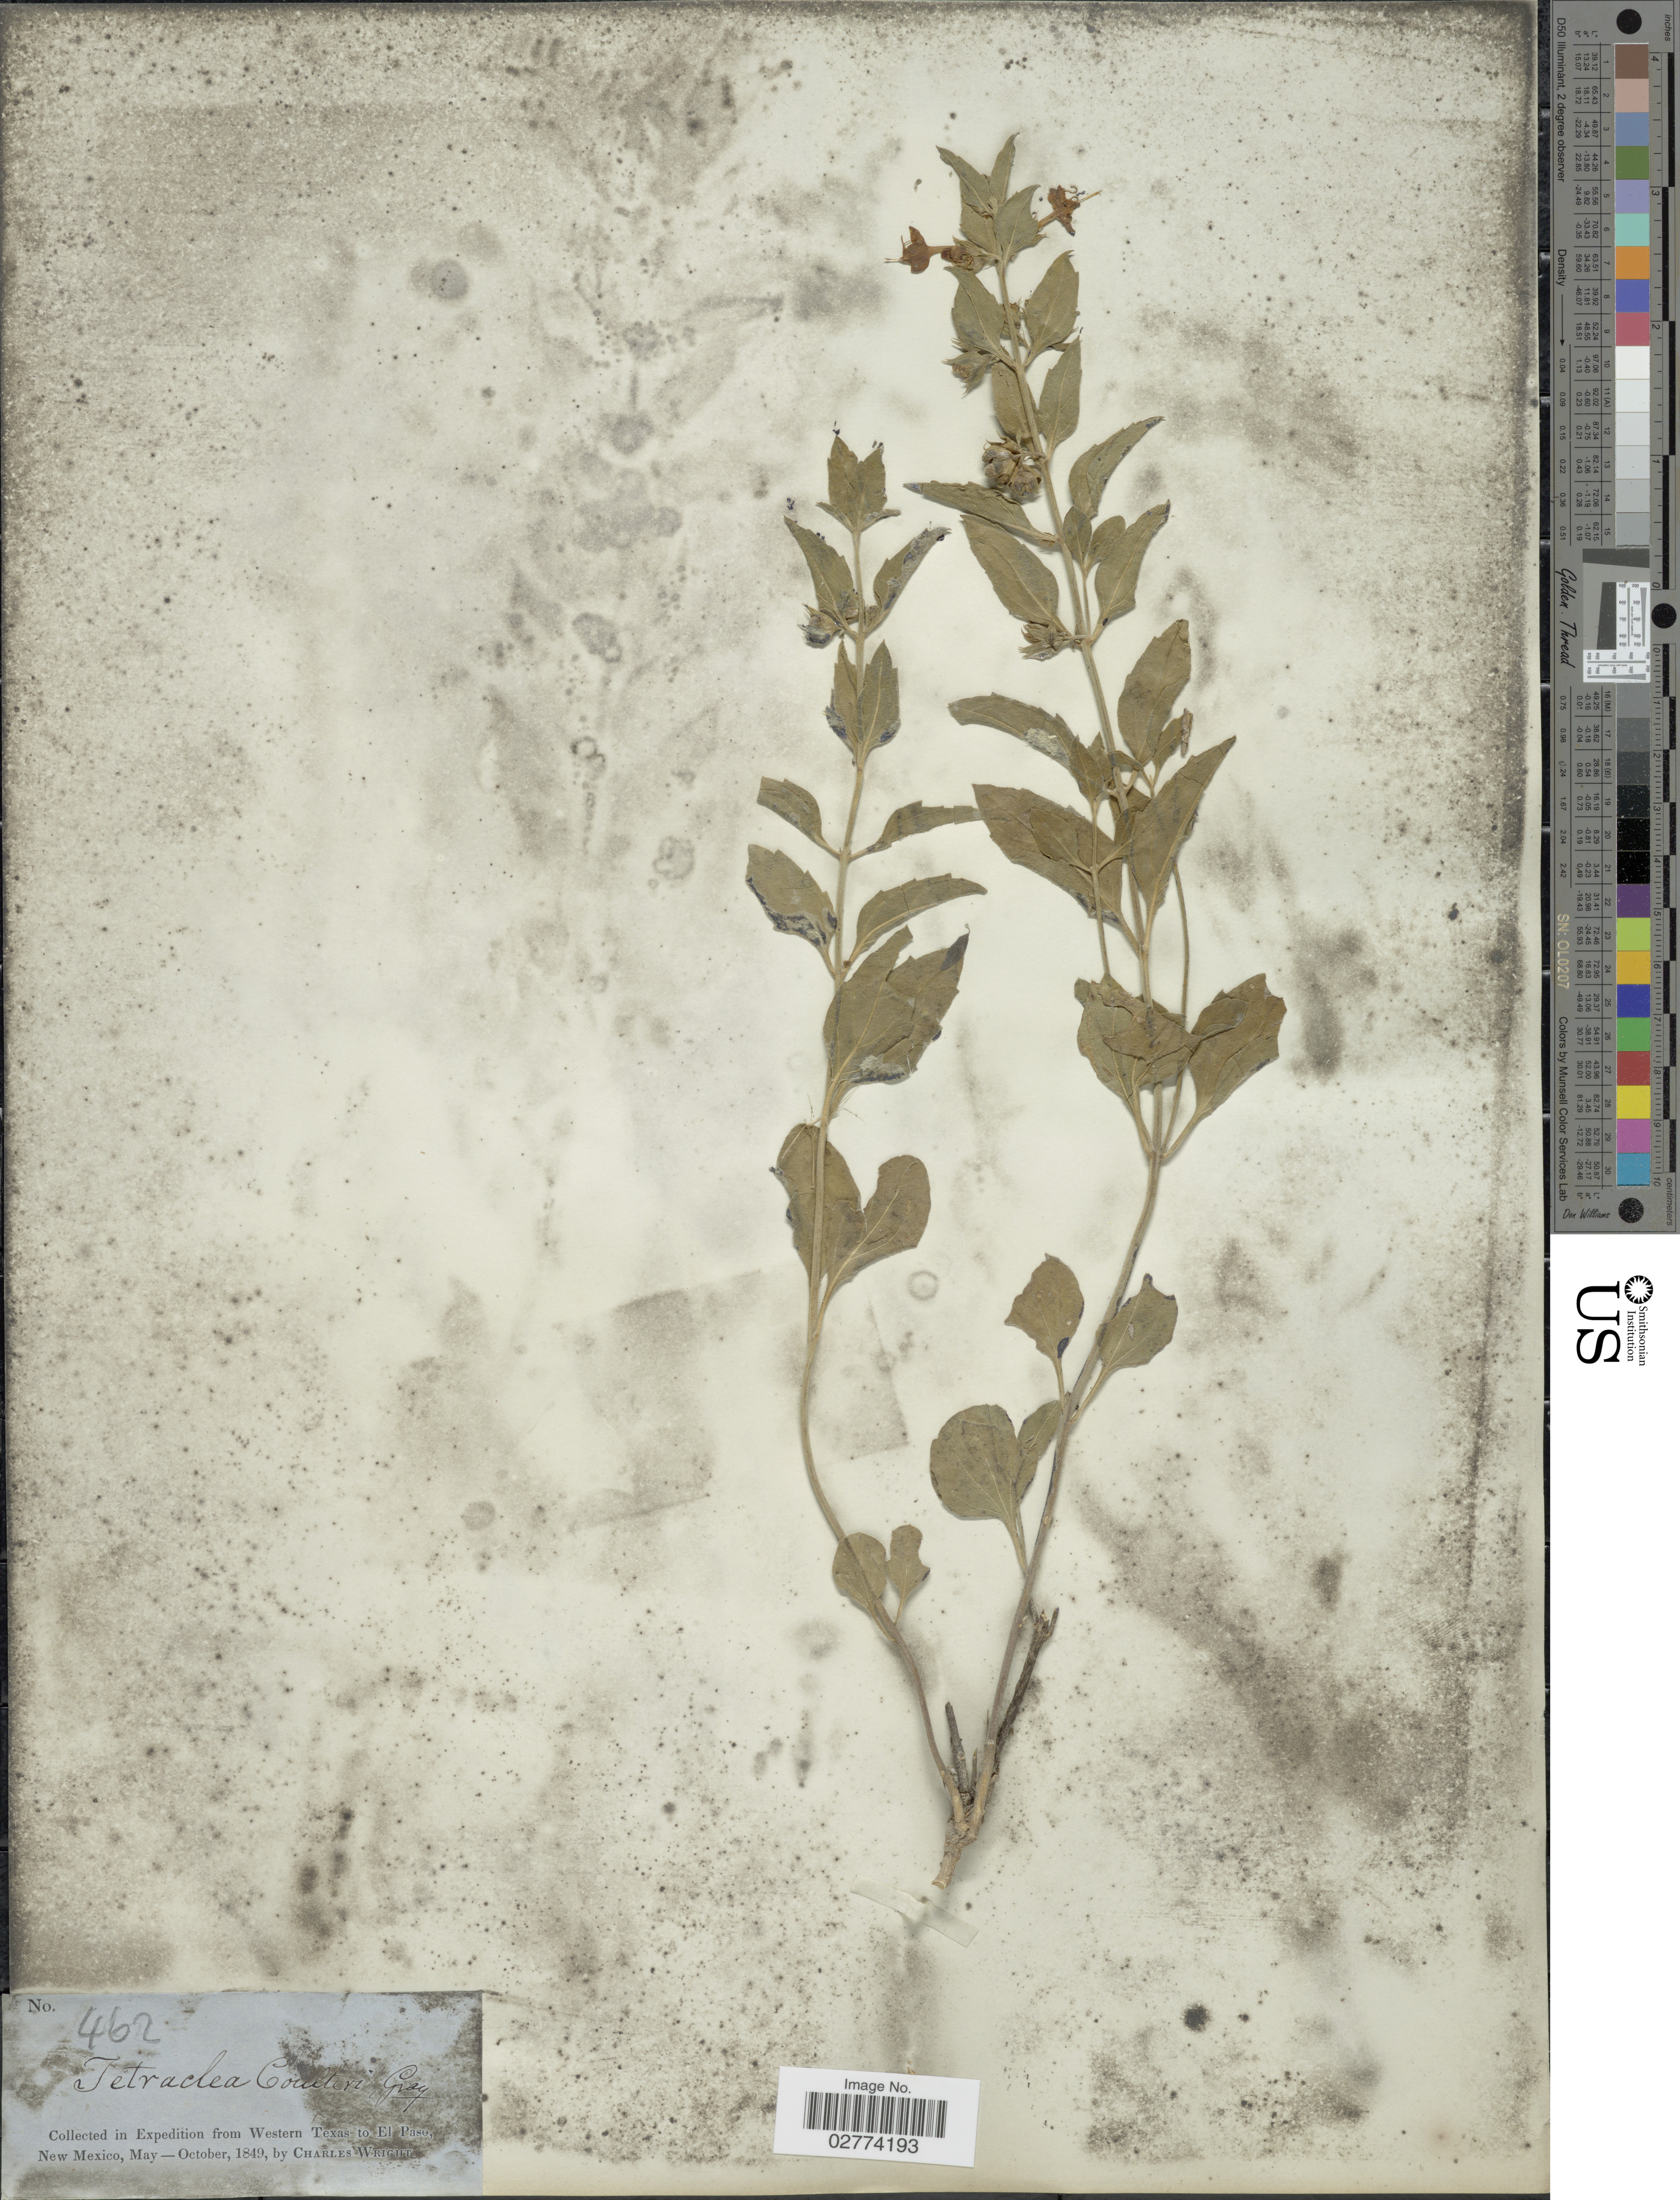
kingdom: Plantae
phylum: Tracheophyta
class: Magnoliopsida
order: Lamiales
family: Lamiaceae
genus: Tetraclea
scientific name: Tetraclea coulteri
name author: A. Gray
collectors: C. Wright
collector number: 462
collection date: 1849-05/1849-10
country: United States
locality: From Western Texas to El Paso, New Mexico.